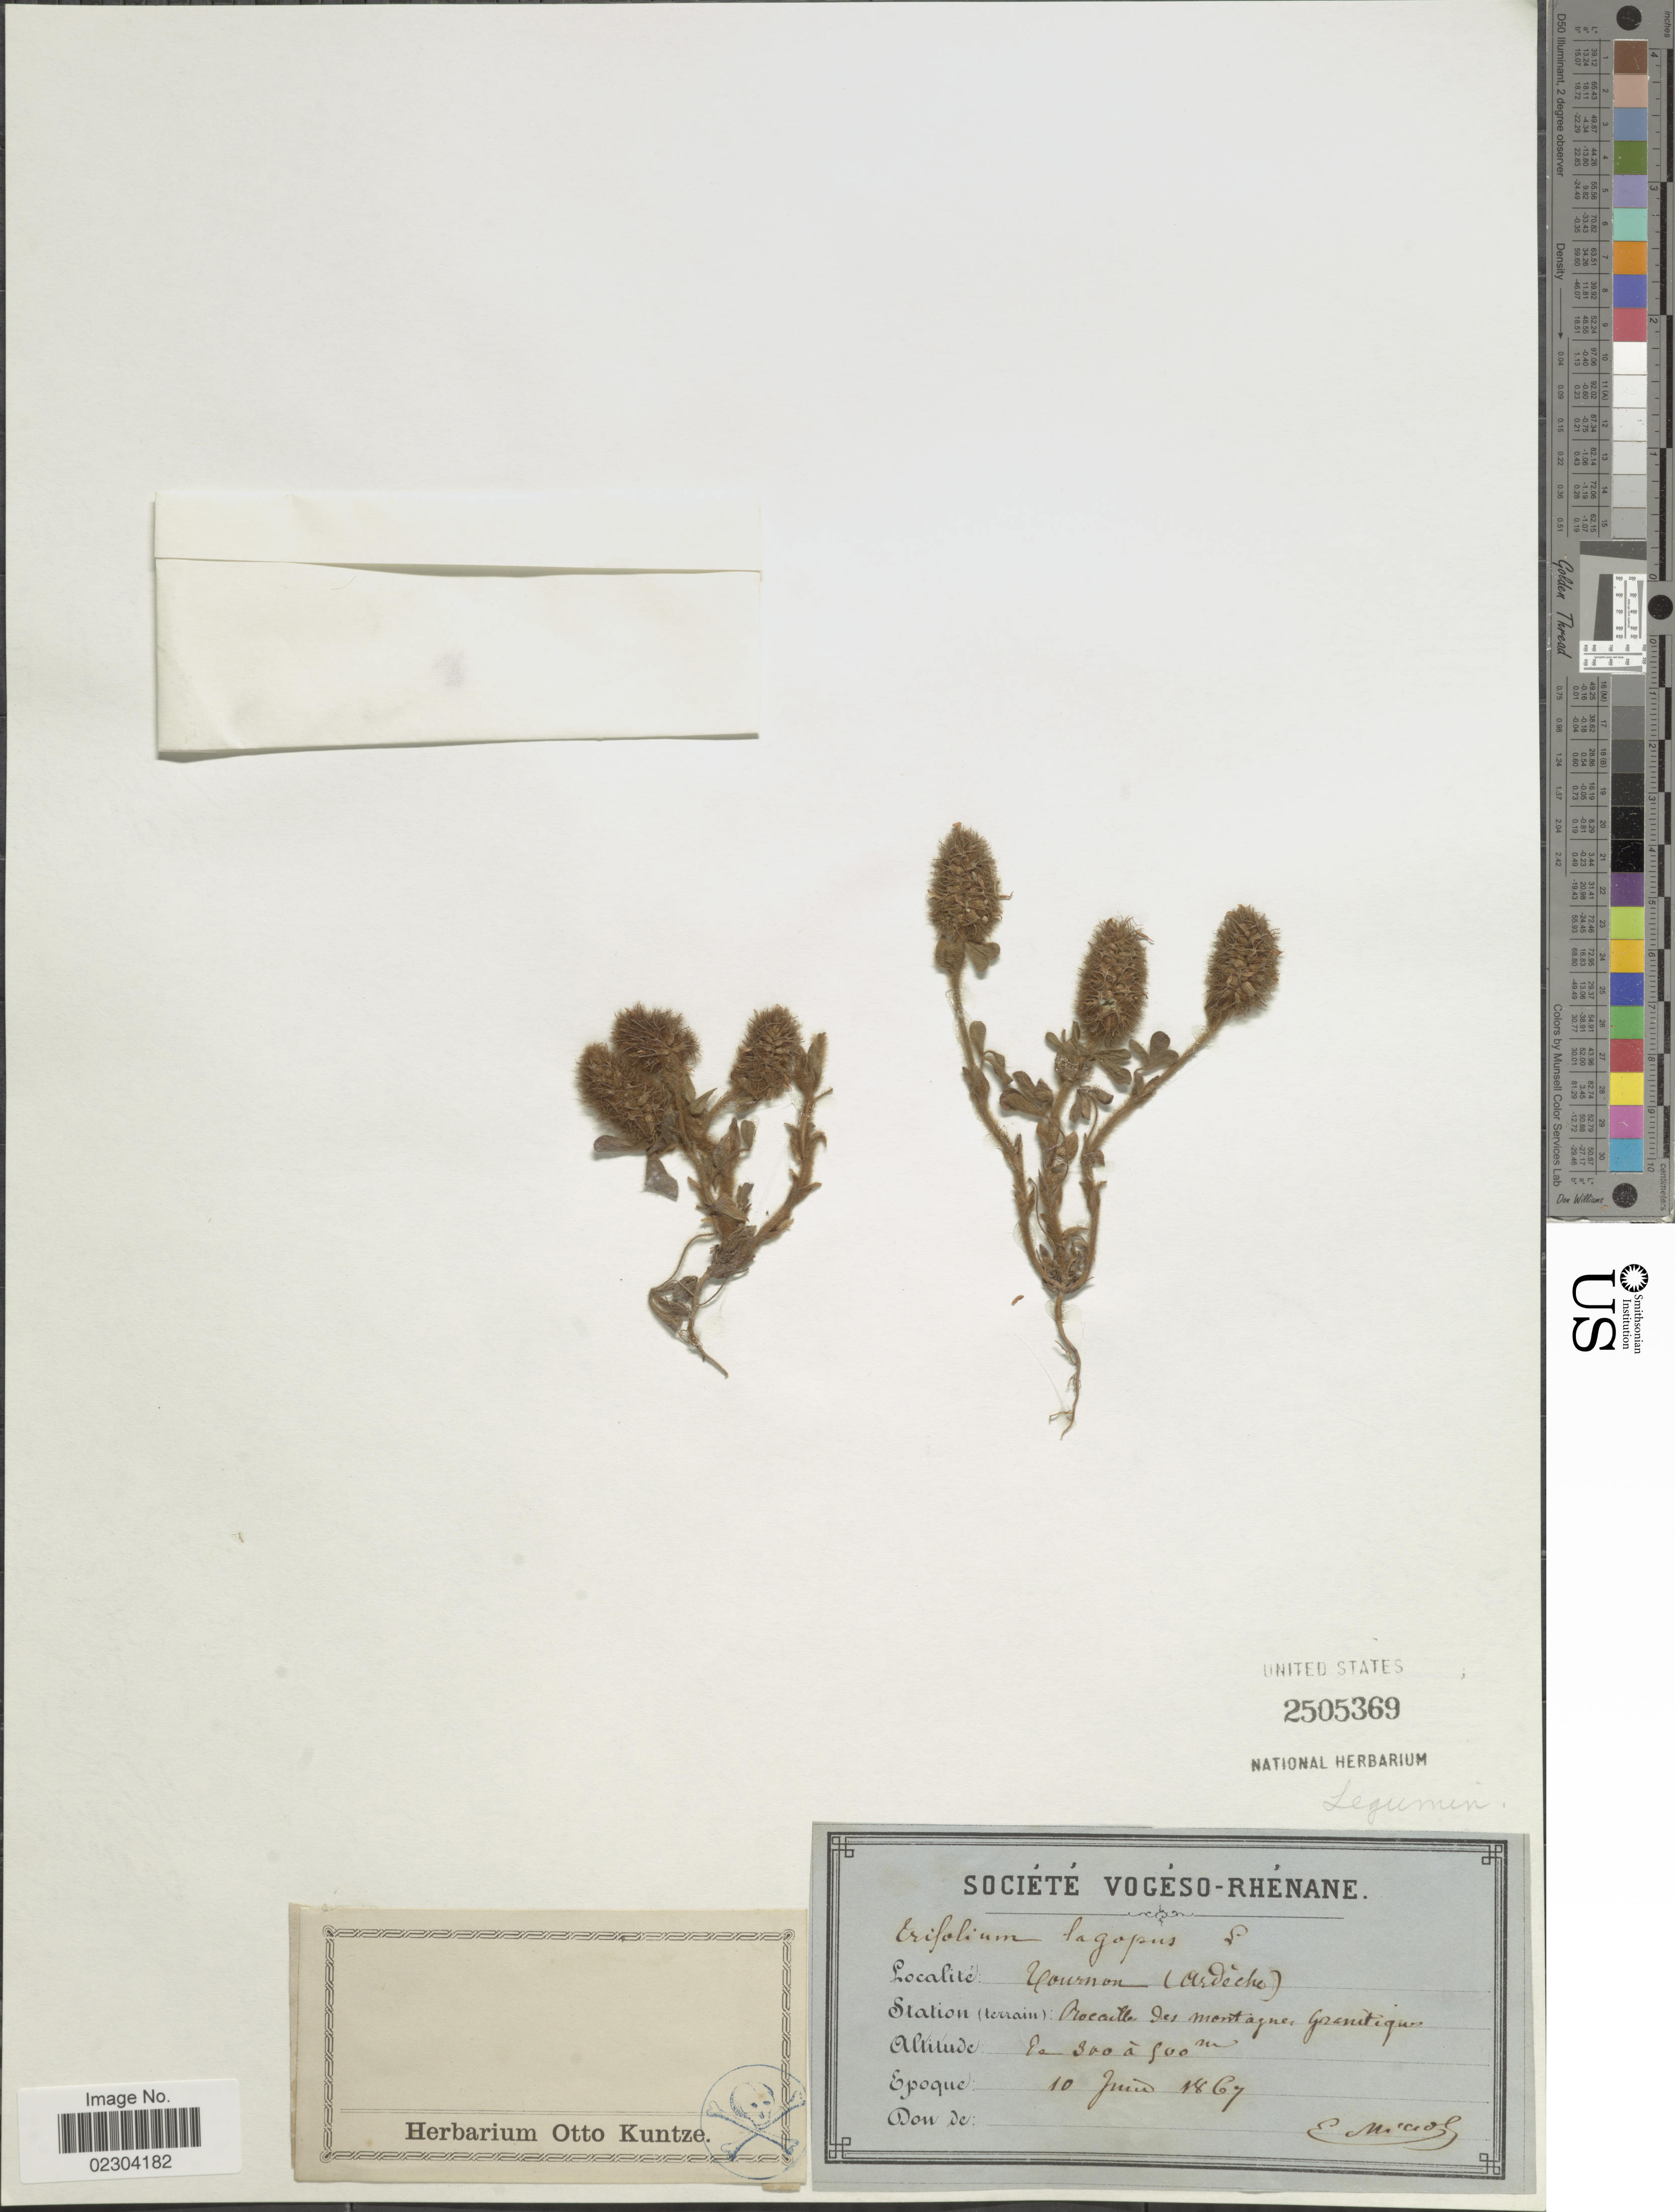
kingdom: Plantae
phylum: Tracheophyta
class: Magnoliopsida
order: Fabales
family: Fabaceae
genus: Trifolium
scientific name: Trifolium lagopus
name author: Willd.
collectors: -. Miciol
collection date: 1869-06-10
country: France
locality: Uouron (Ardecho). Crocaitte des montagne, Granitiqus [interpreted]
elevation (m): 300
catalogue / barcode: US 2505369